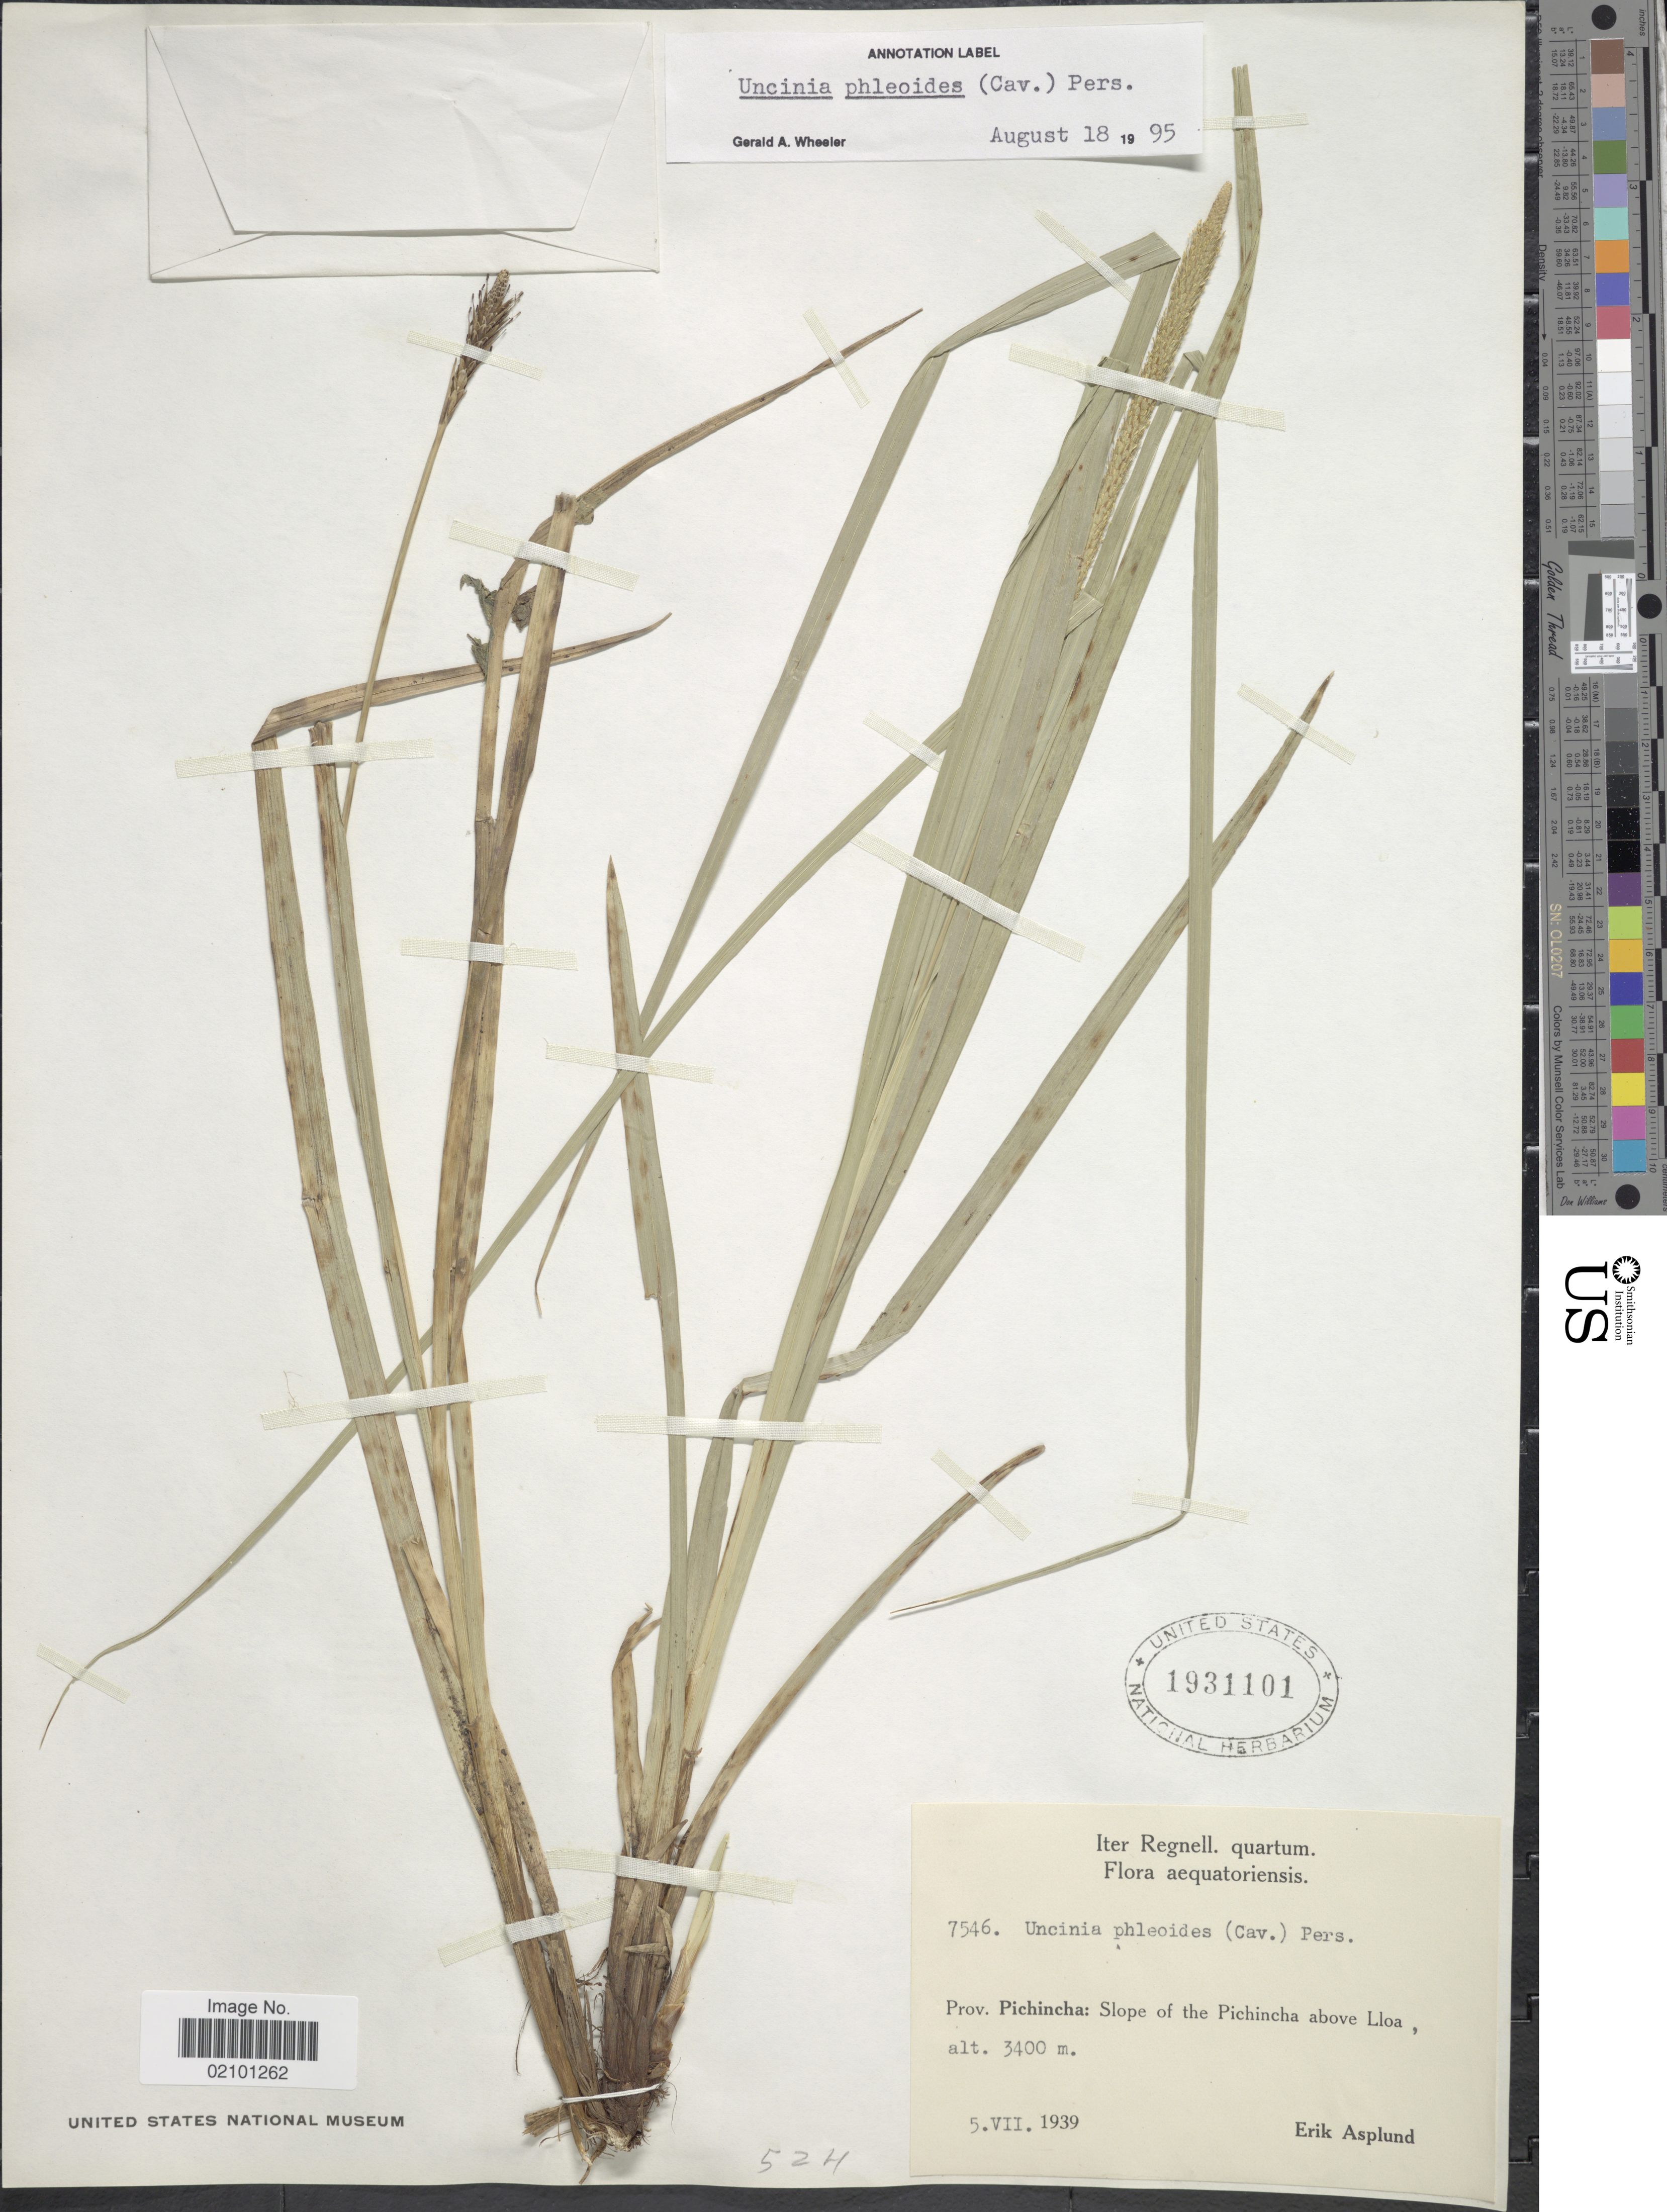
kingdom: Plantae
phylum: Tracheophyta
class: Liliopsida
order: Poales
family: Cyperaceae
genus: Carex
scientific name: Carex phleoides subsp. koyamae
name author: (Gómez-Laur.) Jim.Mejías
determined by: Jimnéz-Mejias, Pedro, (UPOS), Universidad Pablo de Olavide (SPAIN)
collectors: E. Asplund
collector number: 7546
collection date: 1939-07-05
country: Ecuador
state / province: Pichincha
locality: Prov. Pichincha: Slope of the Pichincha above Lloa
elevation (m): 3400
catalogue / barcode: US 1931101